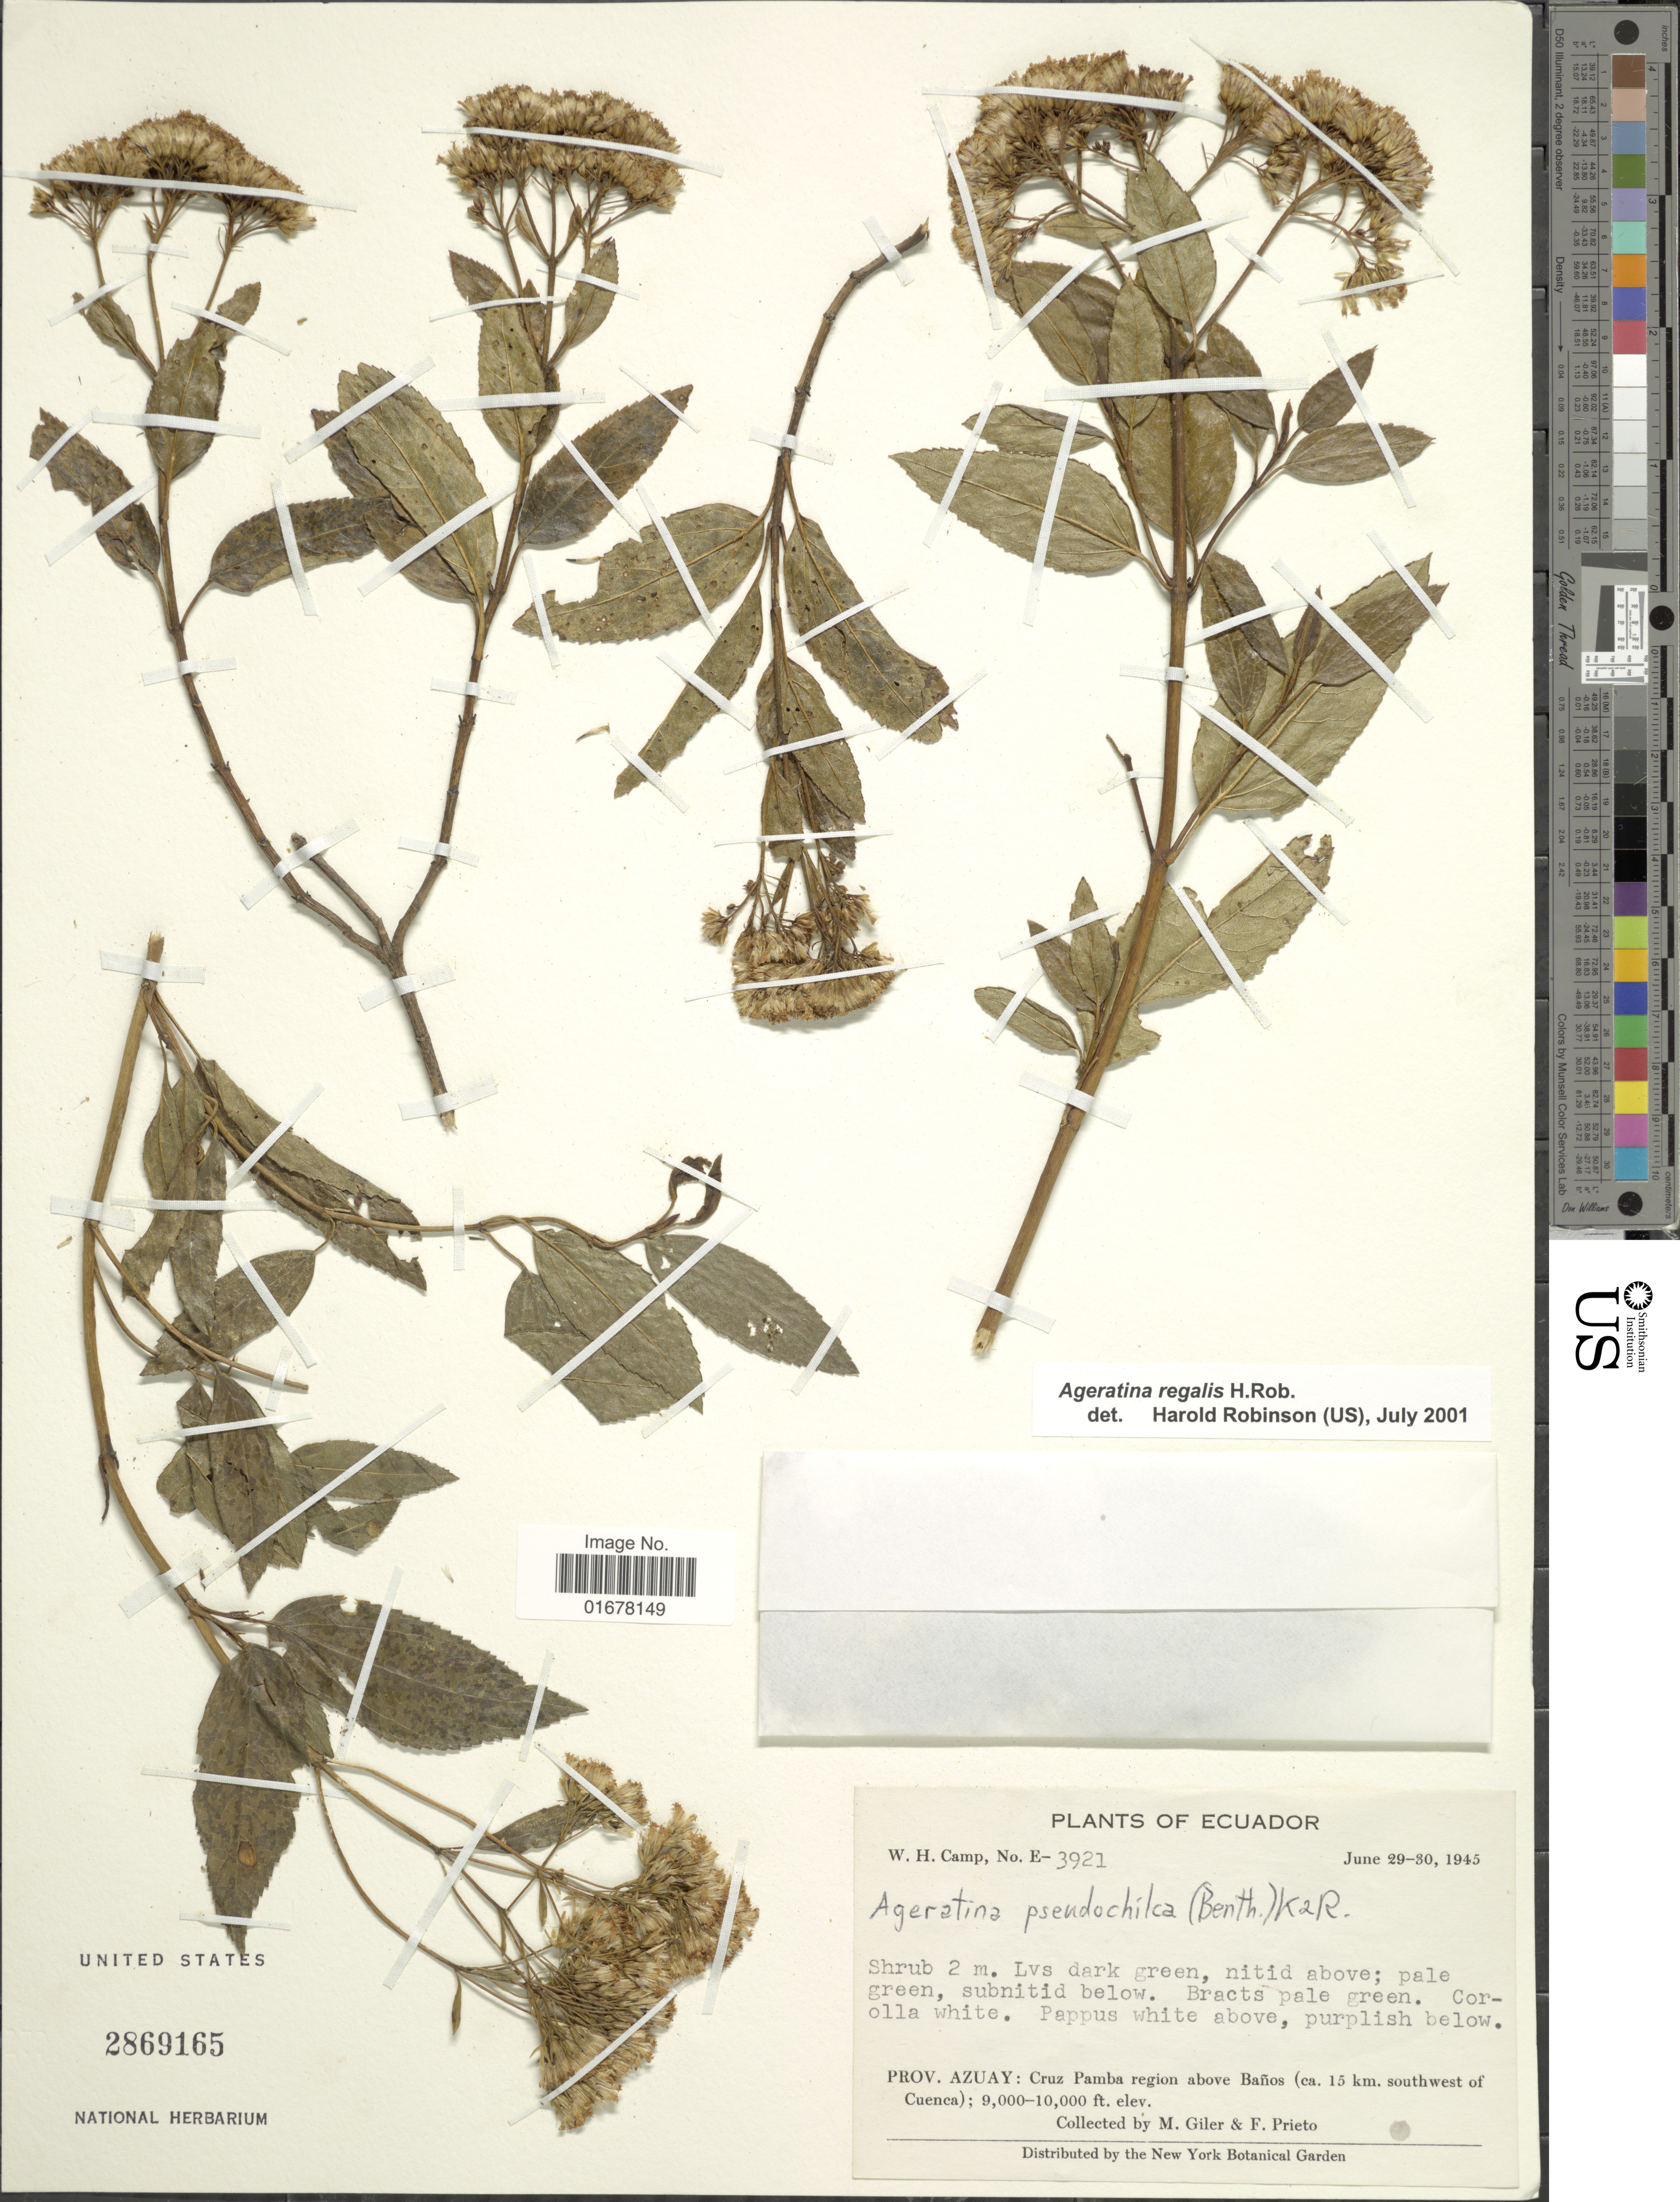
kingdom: Plantae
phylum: Tracheophyta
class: Magnoliopsida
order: Asterales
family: Asteraceae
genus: Ageratina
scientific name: Ageratina regalis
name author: H. Rob.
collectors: W. H. Camp, M. Gíler & F. Prieto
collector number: E-3921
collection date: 1945-06-29/1945-06-30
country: Ecuador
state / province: Azuay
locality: Prov. Azuay: Cruz Pamba region above Banos (15 km. southwest of Cuenca)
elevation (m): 2743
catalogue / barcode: US 2869165